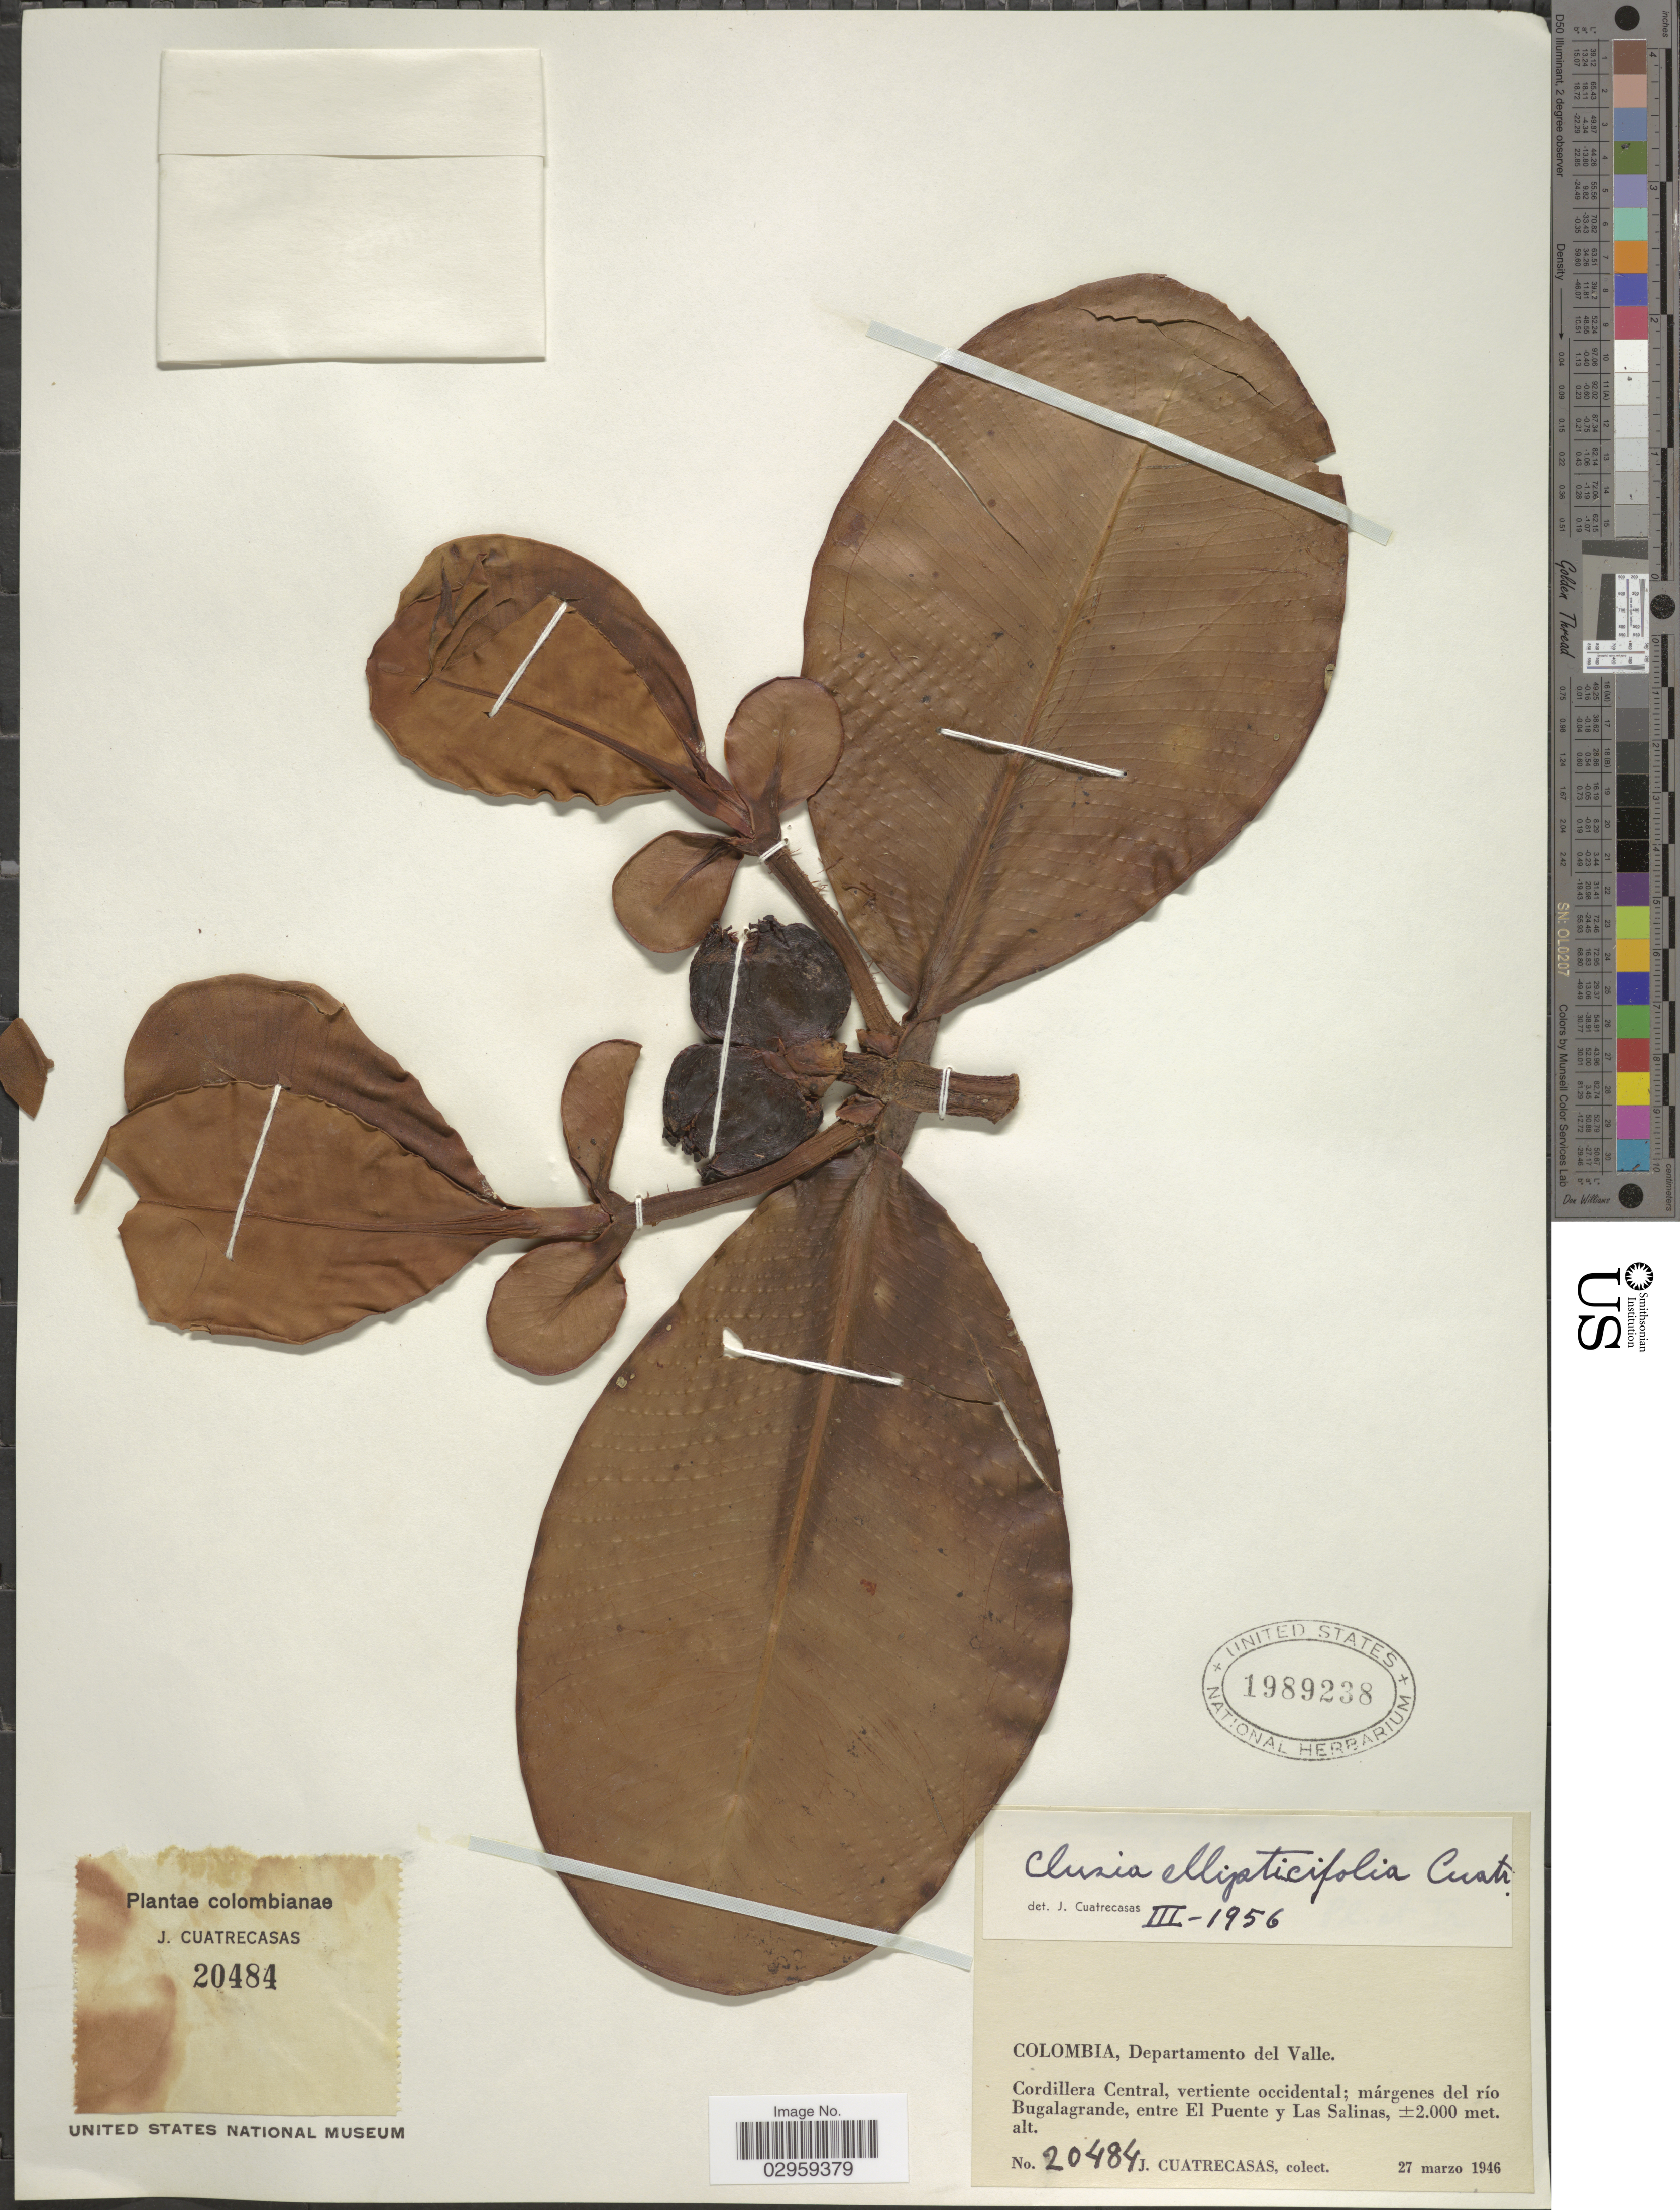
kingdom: Plantae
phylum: Tracheophyta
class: Magnoliopsida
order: Malpighiales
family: Clusiaceae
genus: Clusia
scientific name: Clusia ellipticifolia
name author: Cuatrec.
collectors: J. Cuatrecasas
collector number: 20484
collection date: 1946-03-27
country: Colombia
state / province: Valle del Cauca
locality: Departamento del Valle. Cordillera Central, vertiente occidental: márgenes del río Bugalagrande, entre El Puente y Las Salinas.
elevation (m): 2000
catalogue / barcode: US 1989238